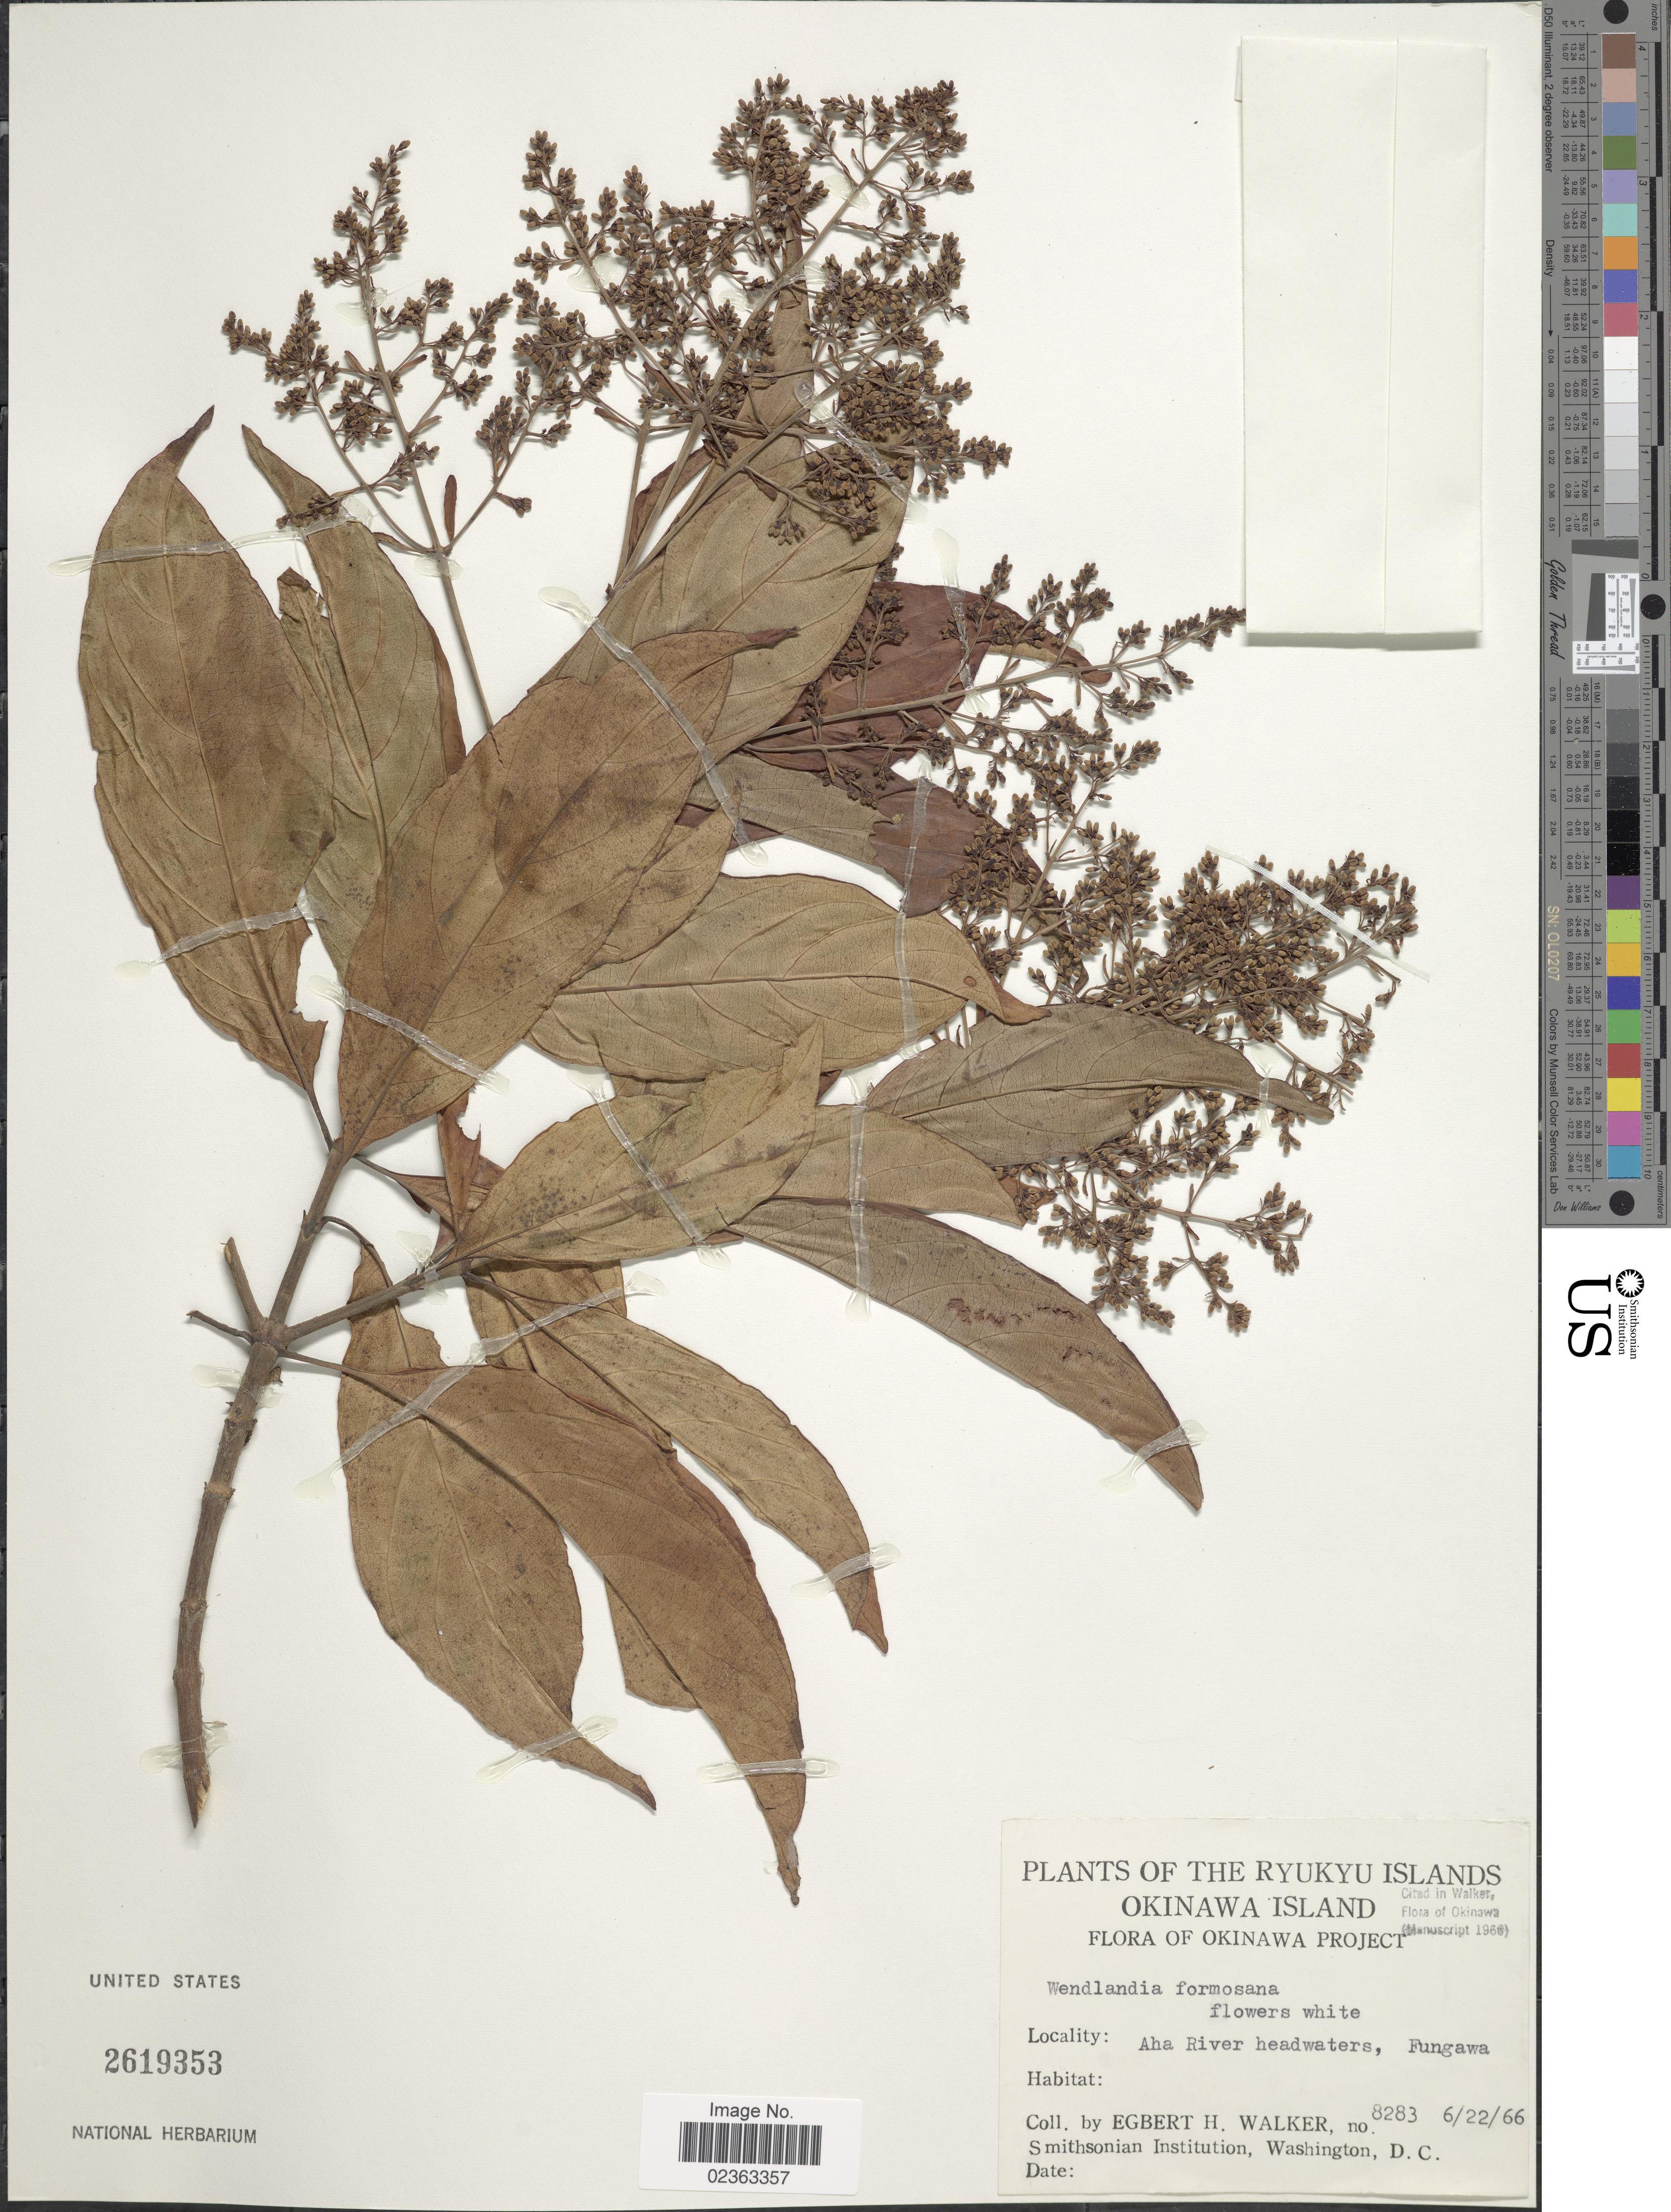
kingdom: Plantae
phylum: Tracheophyta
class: Magnoliopsida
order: Gentianales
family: Rubiaceae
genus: Wendlandia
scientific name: Wendlandia formosana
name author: Cowan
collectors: E. H. Walker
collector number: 8283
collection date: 1966-06-22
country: Japan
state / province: Okinawa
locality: Ryukyu Islands, Okinawa Island, Okinawa Project, Aha River headwaters, Fungawa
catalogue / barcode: US 2619353